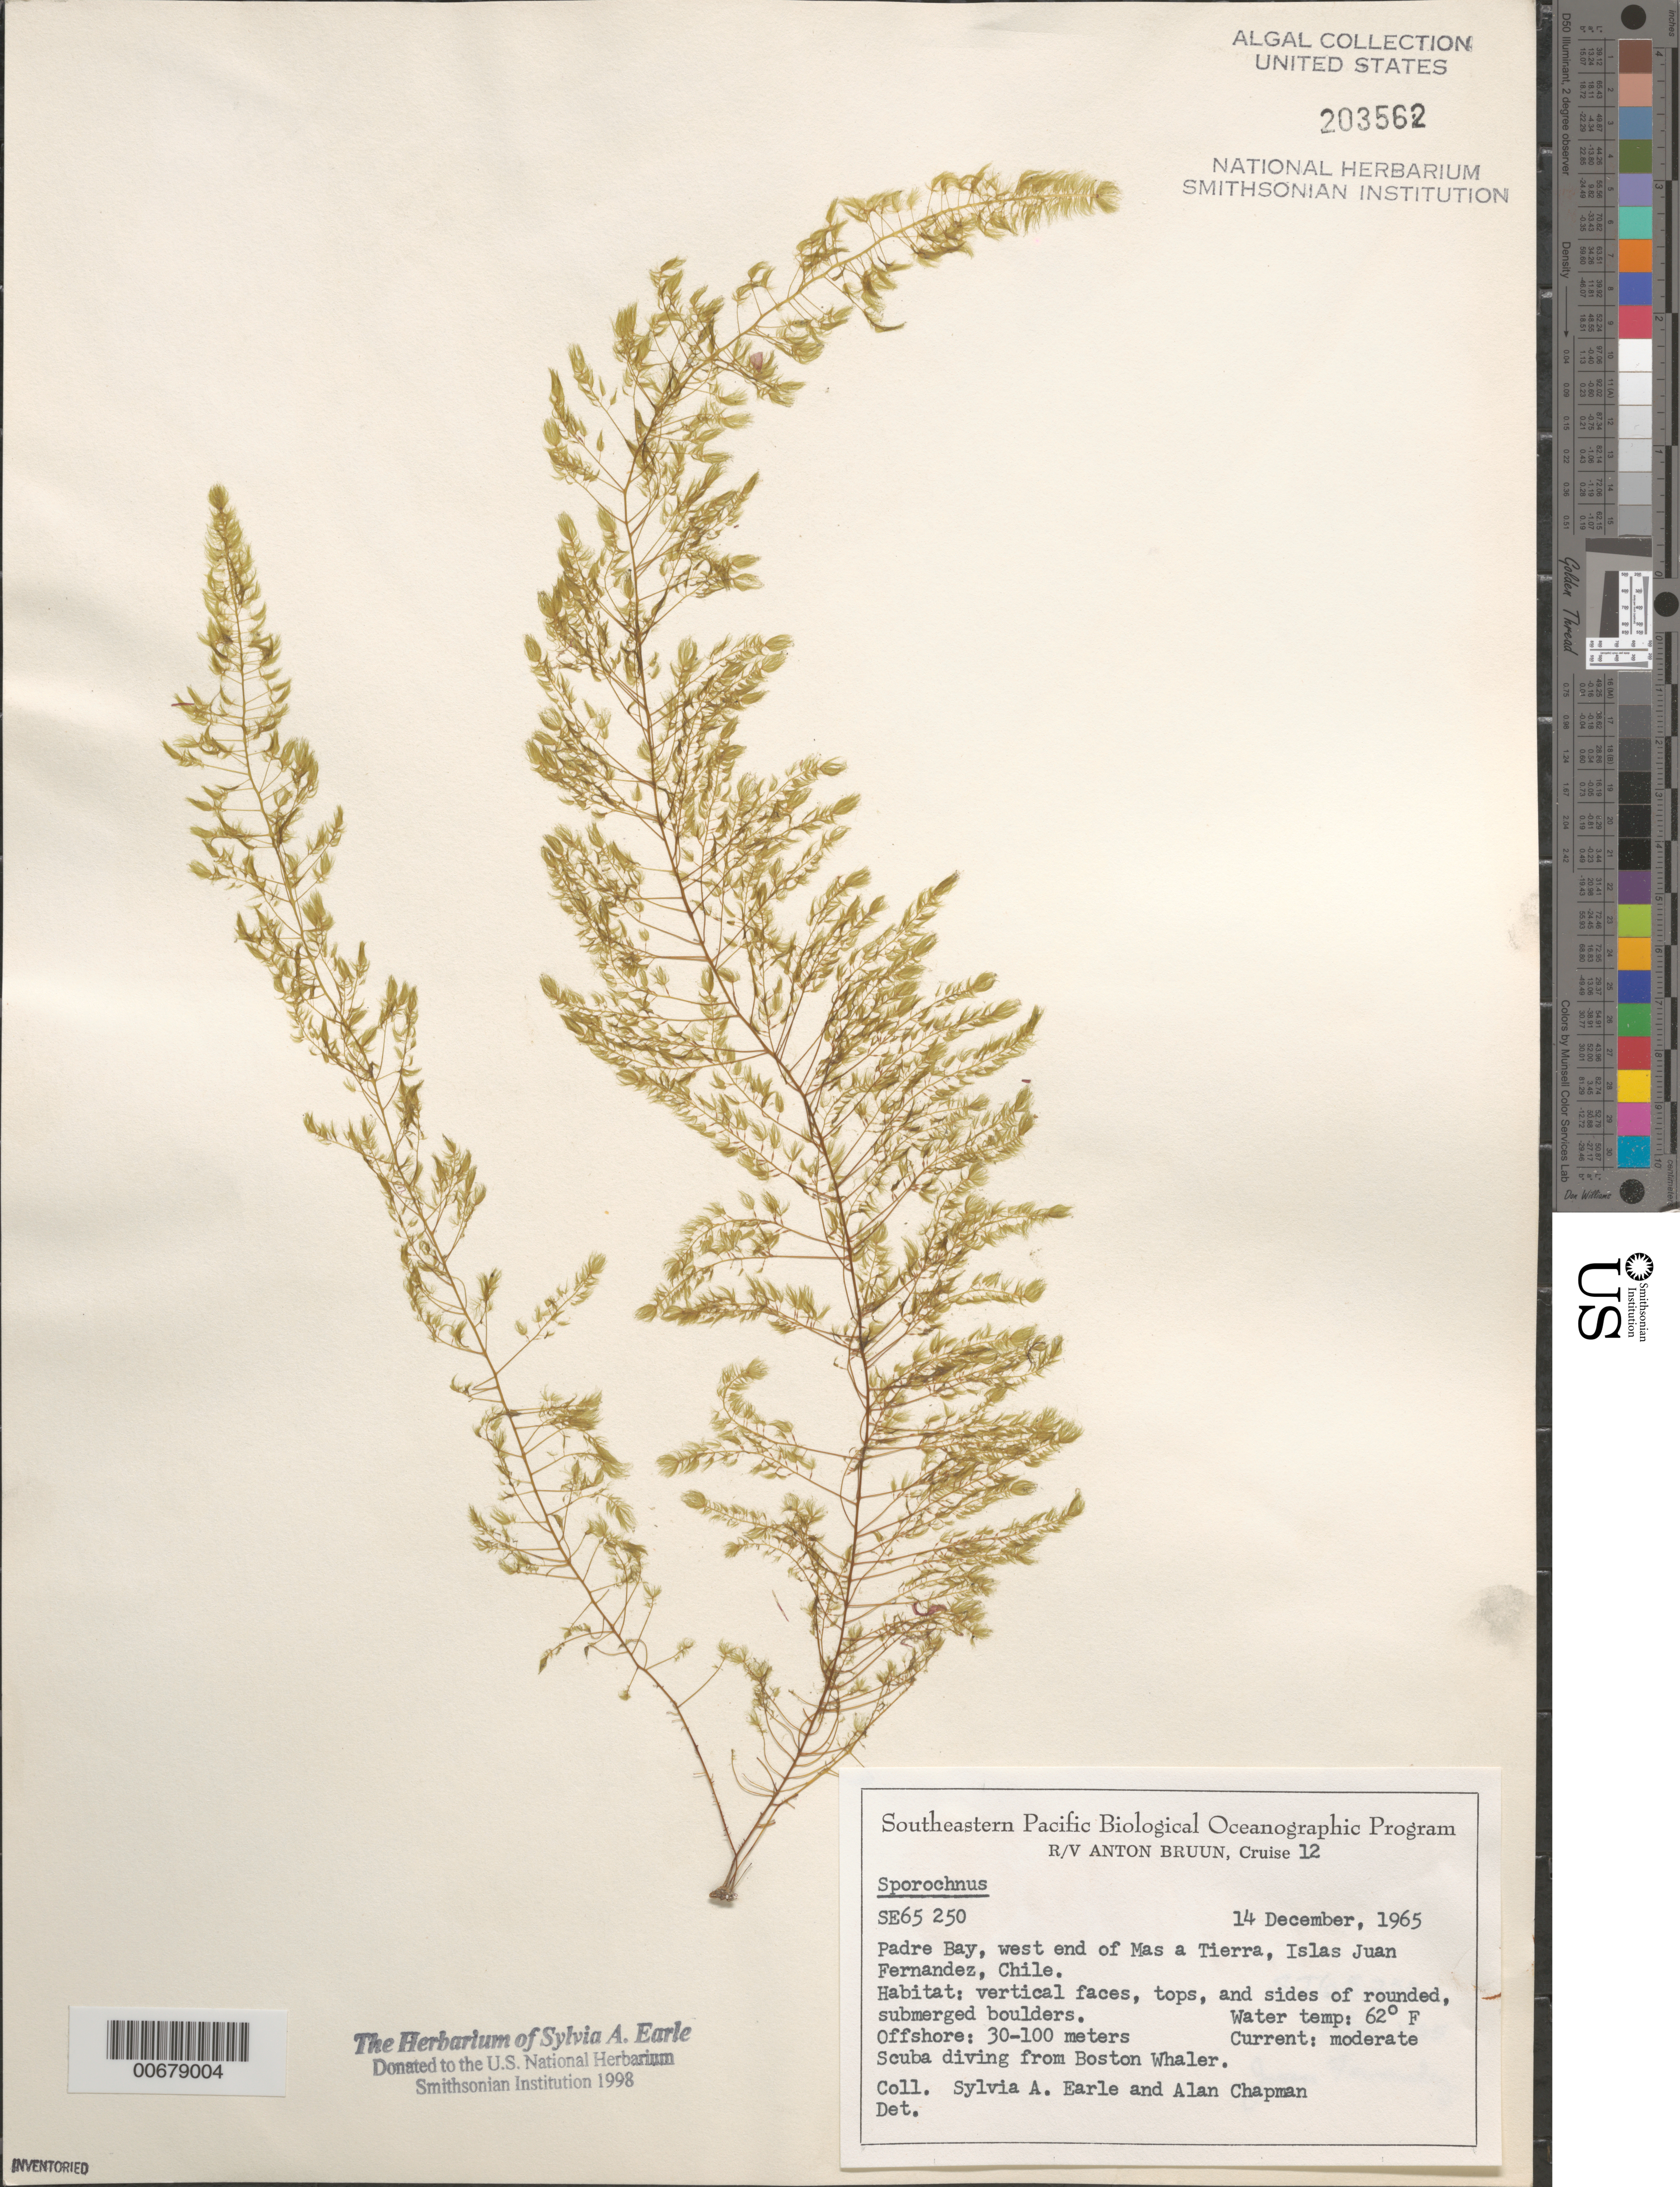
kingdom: Chromista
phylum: Ochrophyta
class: Phaeophyceae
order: Sporochnales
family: Sporochnaceae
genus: Sporochnus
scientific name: Sporochnus sp.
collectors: S. A. Earle & A. Chapman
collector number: SE 65250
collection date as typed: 14 Dec 1965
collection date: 1965-12-14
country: Chile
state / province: Valparaíso (V)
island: Isla Más a Tierra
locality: Padre Bay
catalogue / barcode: US 203562